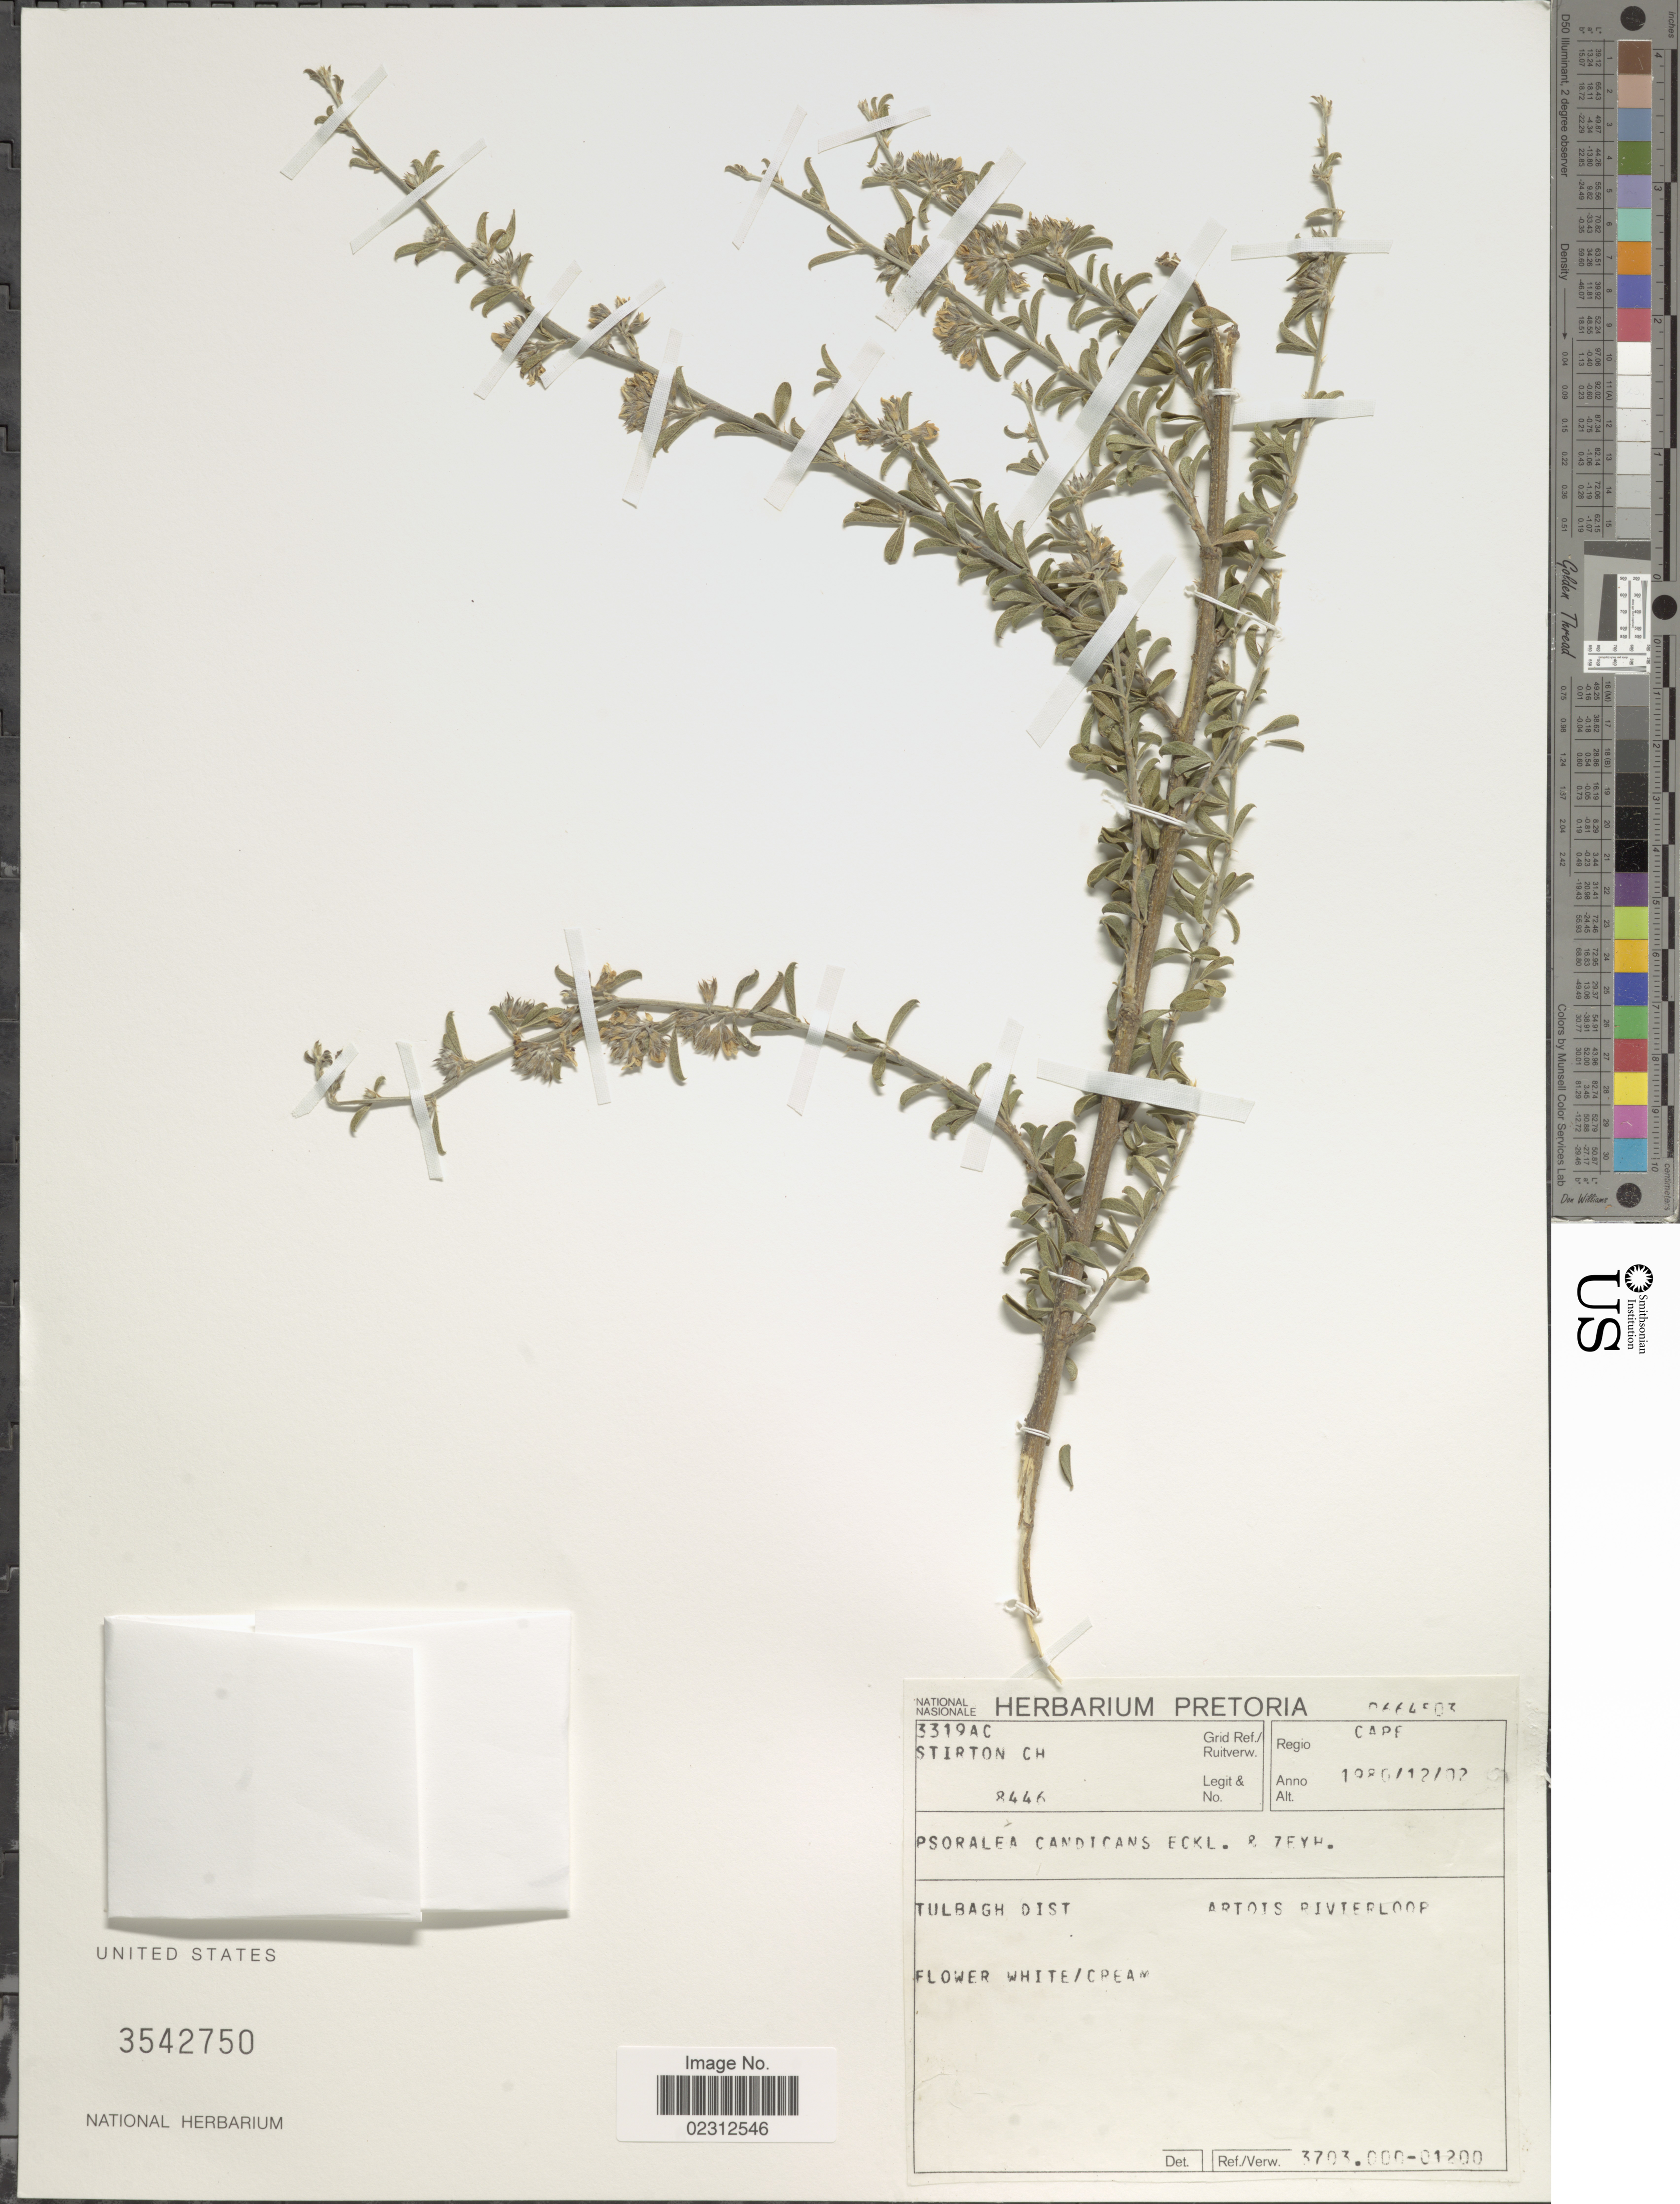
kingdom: Plantae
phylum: Tracheophyta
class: Magnoliopsida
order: Fabales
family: Fabaceae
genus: Psoralea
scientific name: Psoralea candicans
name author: Eckl. & Zeyh.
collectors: C. H. Stirton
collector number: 8446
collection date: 1980-12-02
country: South Africa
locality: Cape, Tulbach Dist., Artois Rivierloop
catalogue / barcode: US 3542750